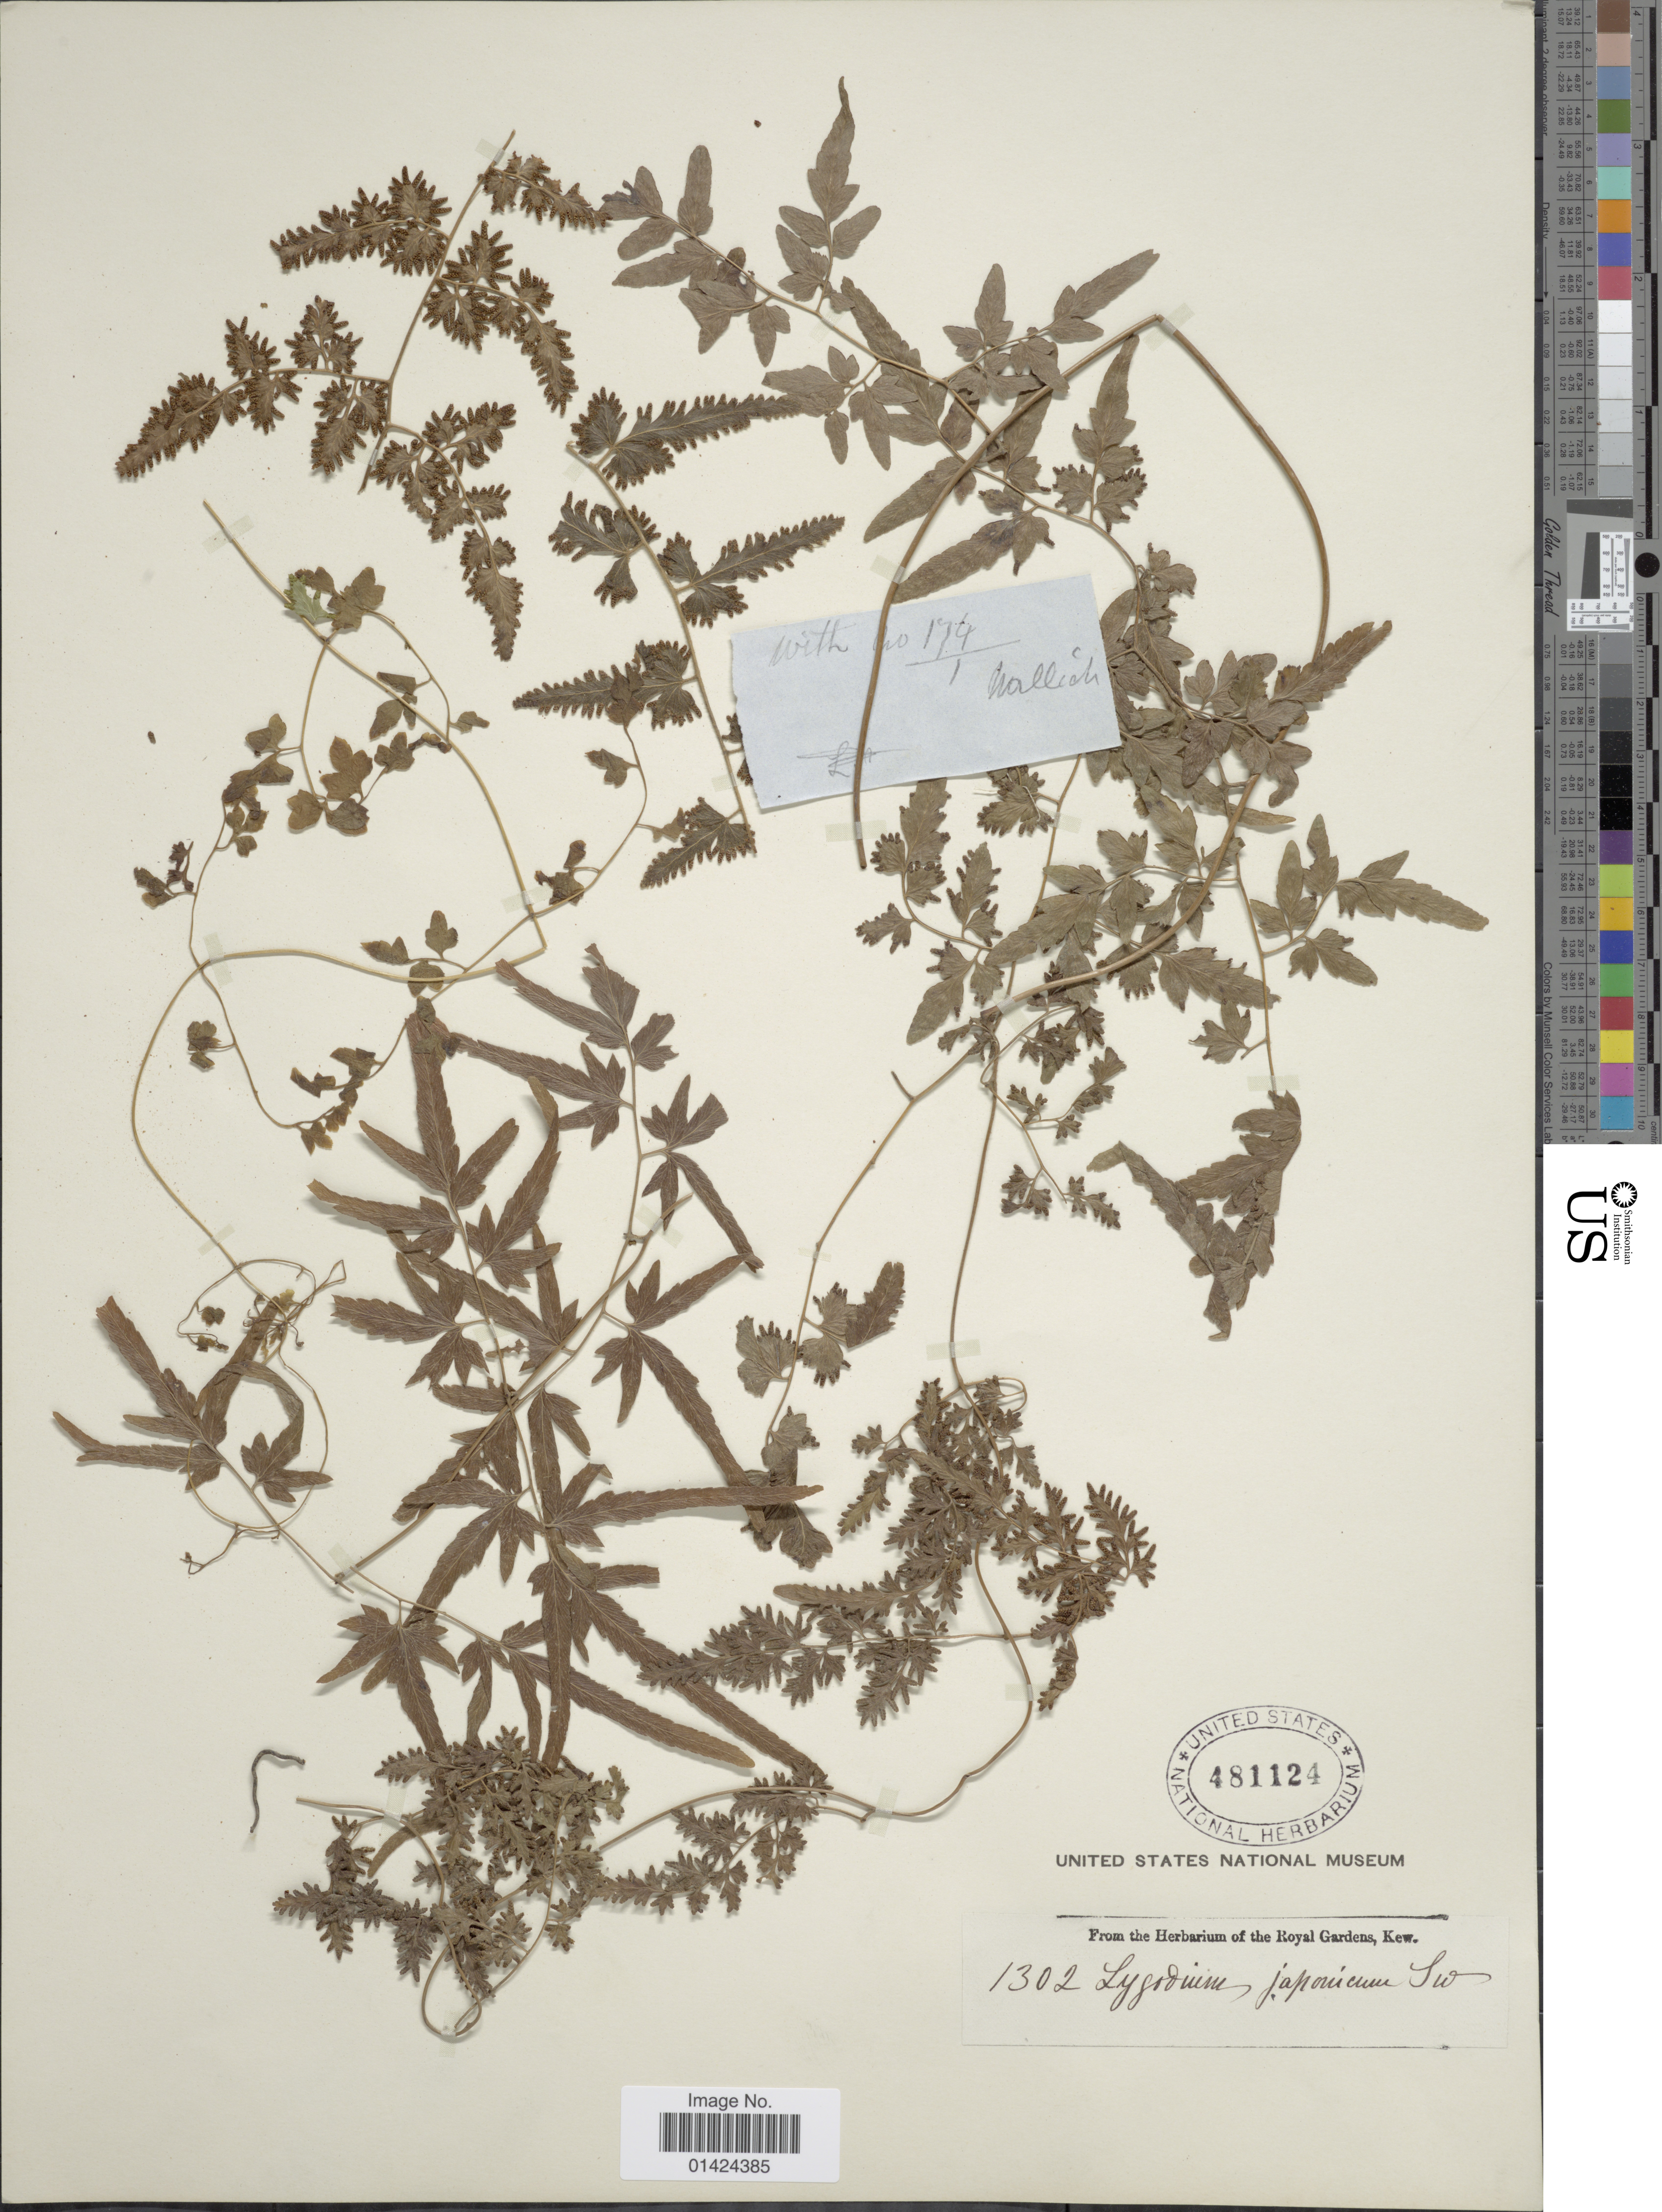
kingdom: Plantae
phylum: Tracheophyta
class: Polypodiopsida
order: Schizaeales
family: Lygodiaceae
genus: Lygodium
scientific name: Lygodium japonicum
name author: (Thunb.) Sw.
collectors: ex Herb. Kew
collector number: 1302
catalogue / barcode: US 481124